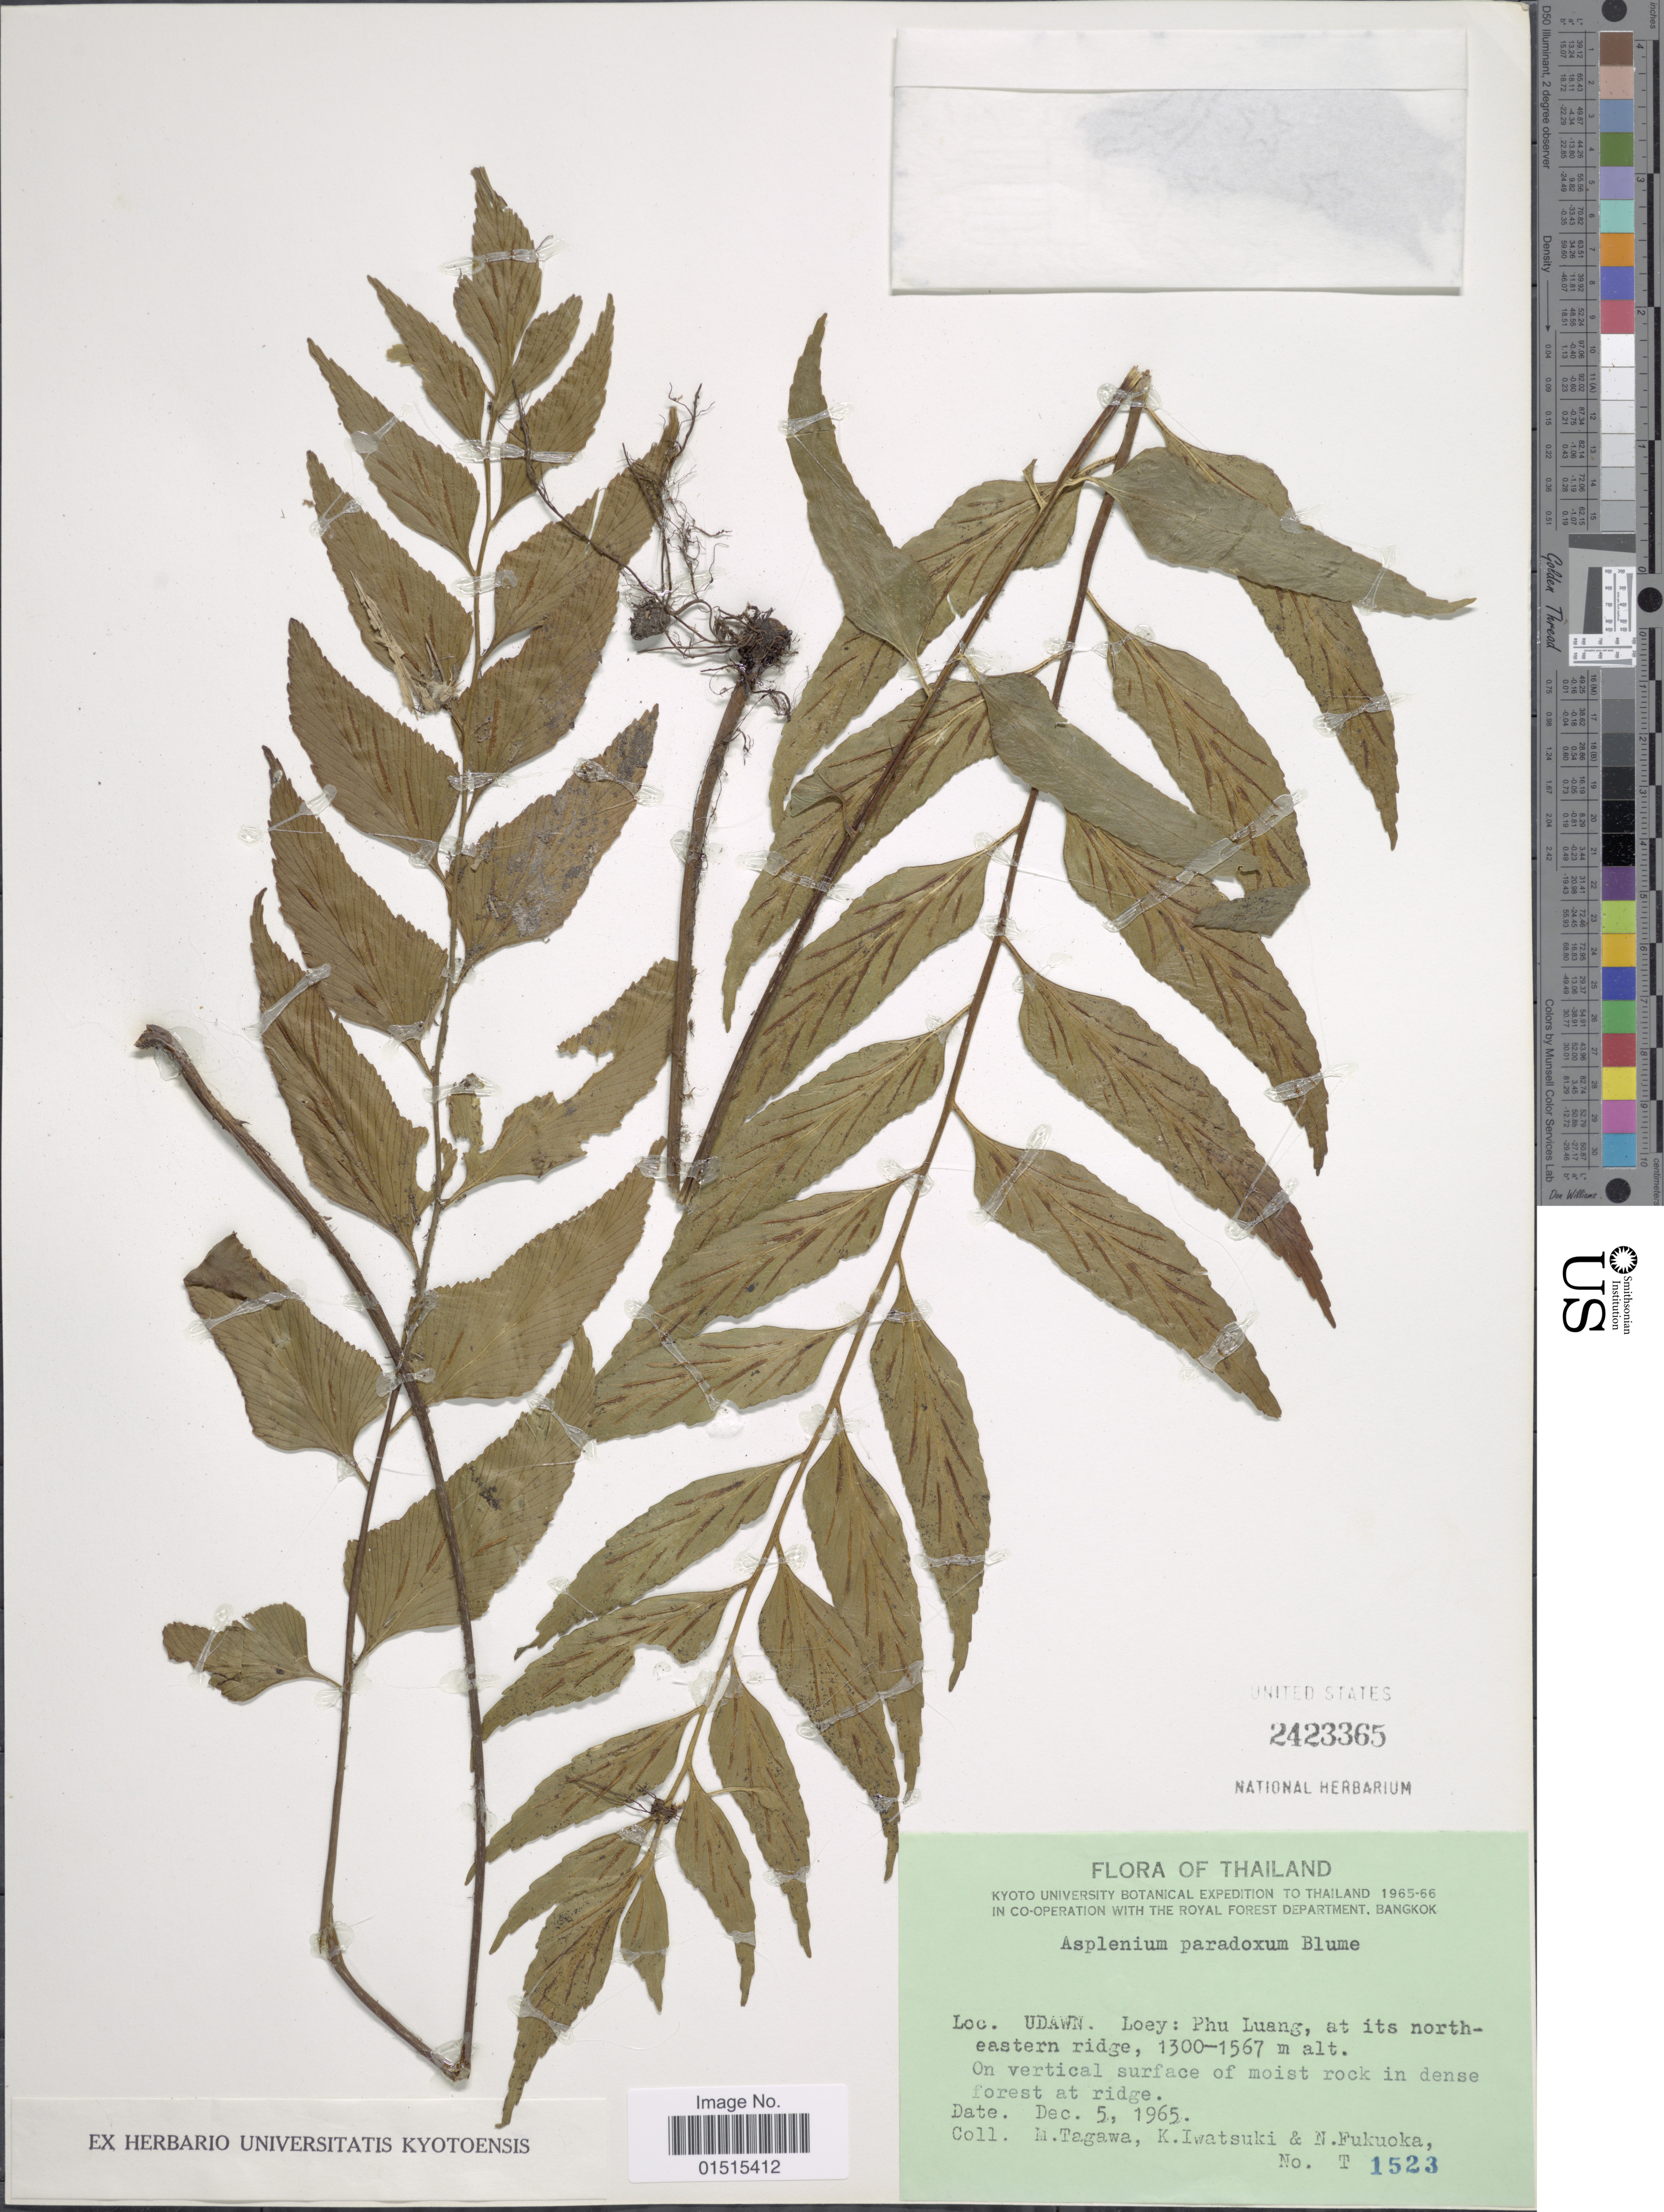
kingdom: Plantae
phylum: Tracheophyta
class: Polypodiopsida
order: Polypodiales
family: Aspleniaceae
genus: Asplenium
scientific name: Asplenium paradoxum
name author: Blume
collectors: M. Tagawa, K. Iwatsuki & N. Fukuoka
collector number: T1523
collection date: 1965-12-05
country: Thailand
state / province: Loei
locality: Udawn, Loey: Phu Luang, at its northeastern ridge, on vertical surface of moist rock in dense forest at ridge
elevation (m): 1300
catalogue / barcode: US 2423365